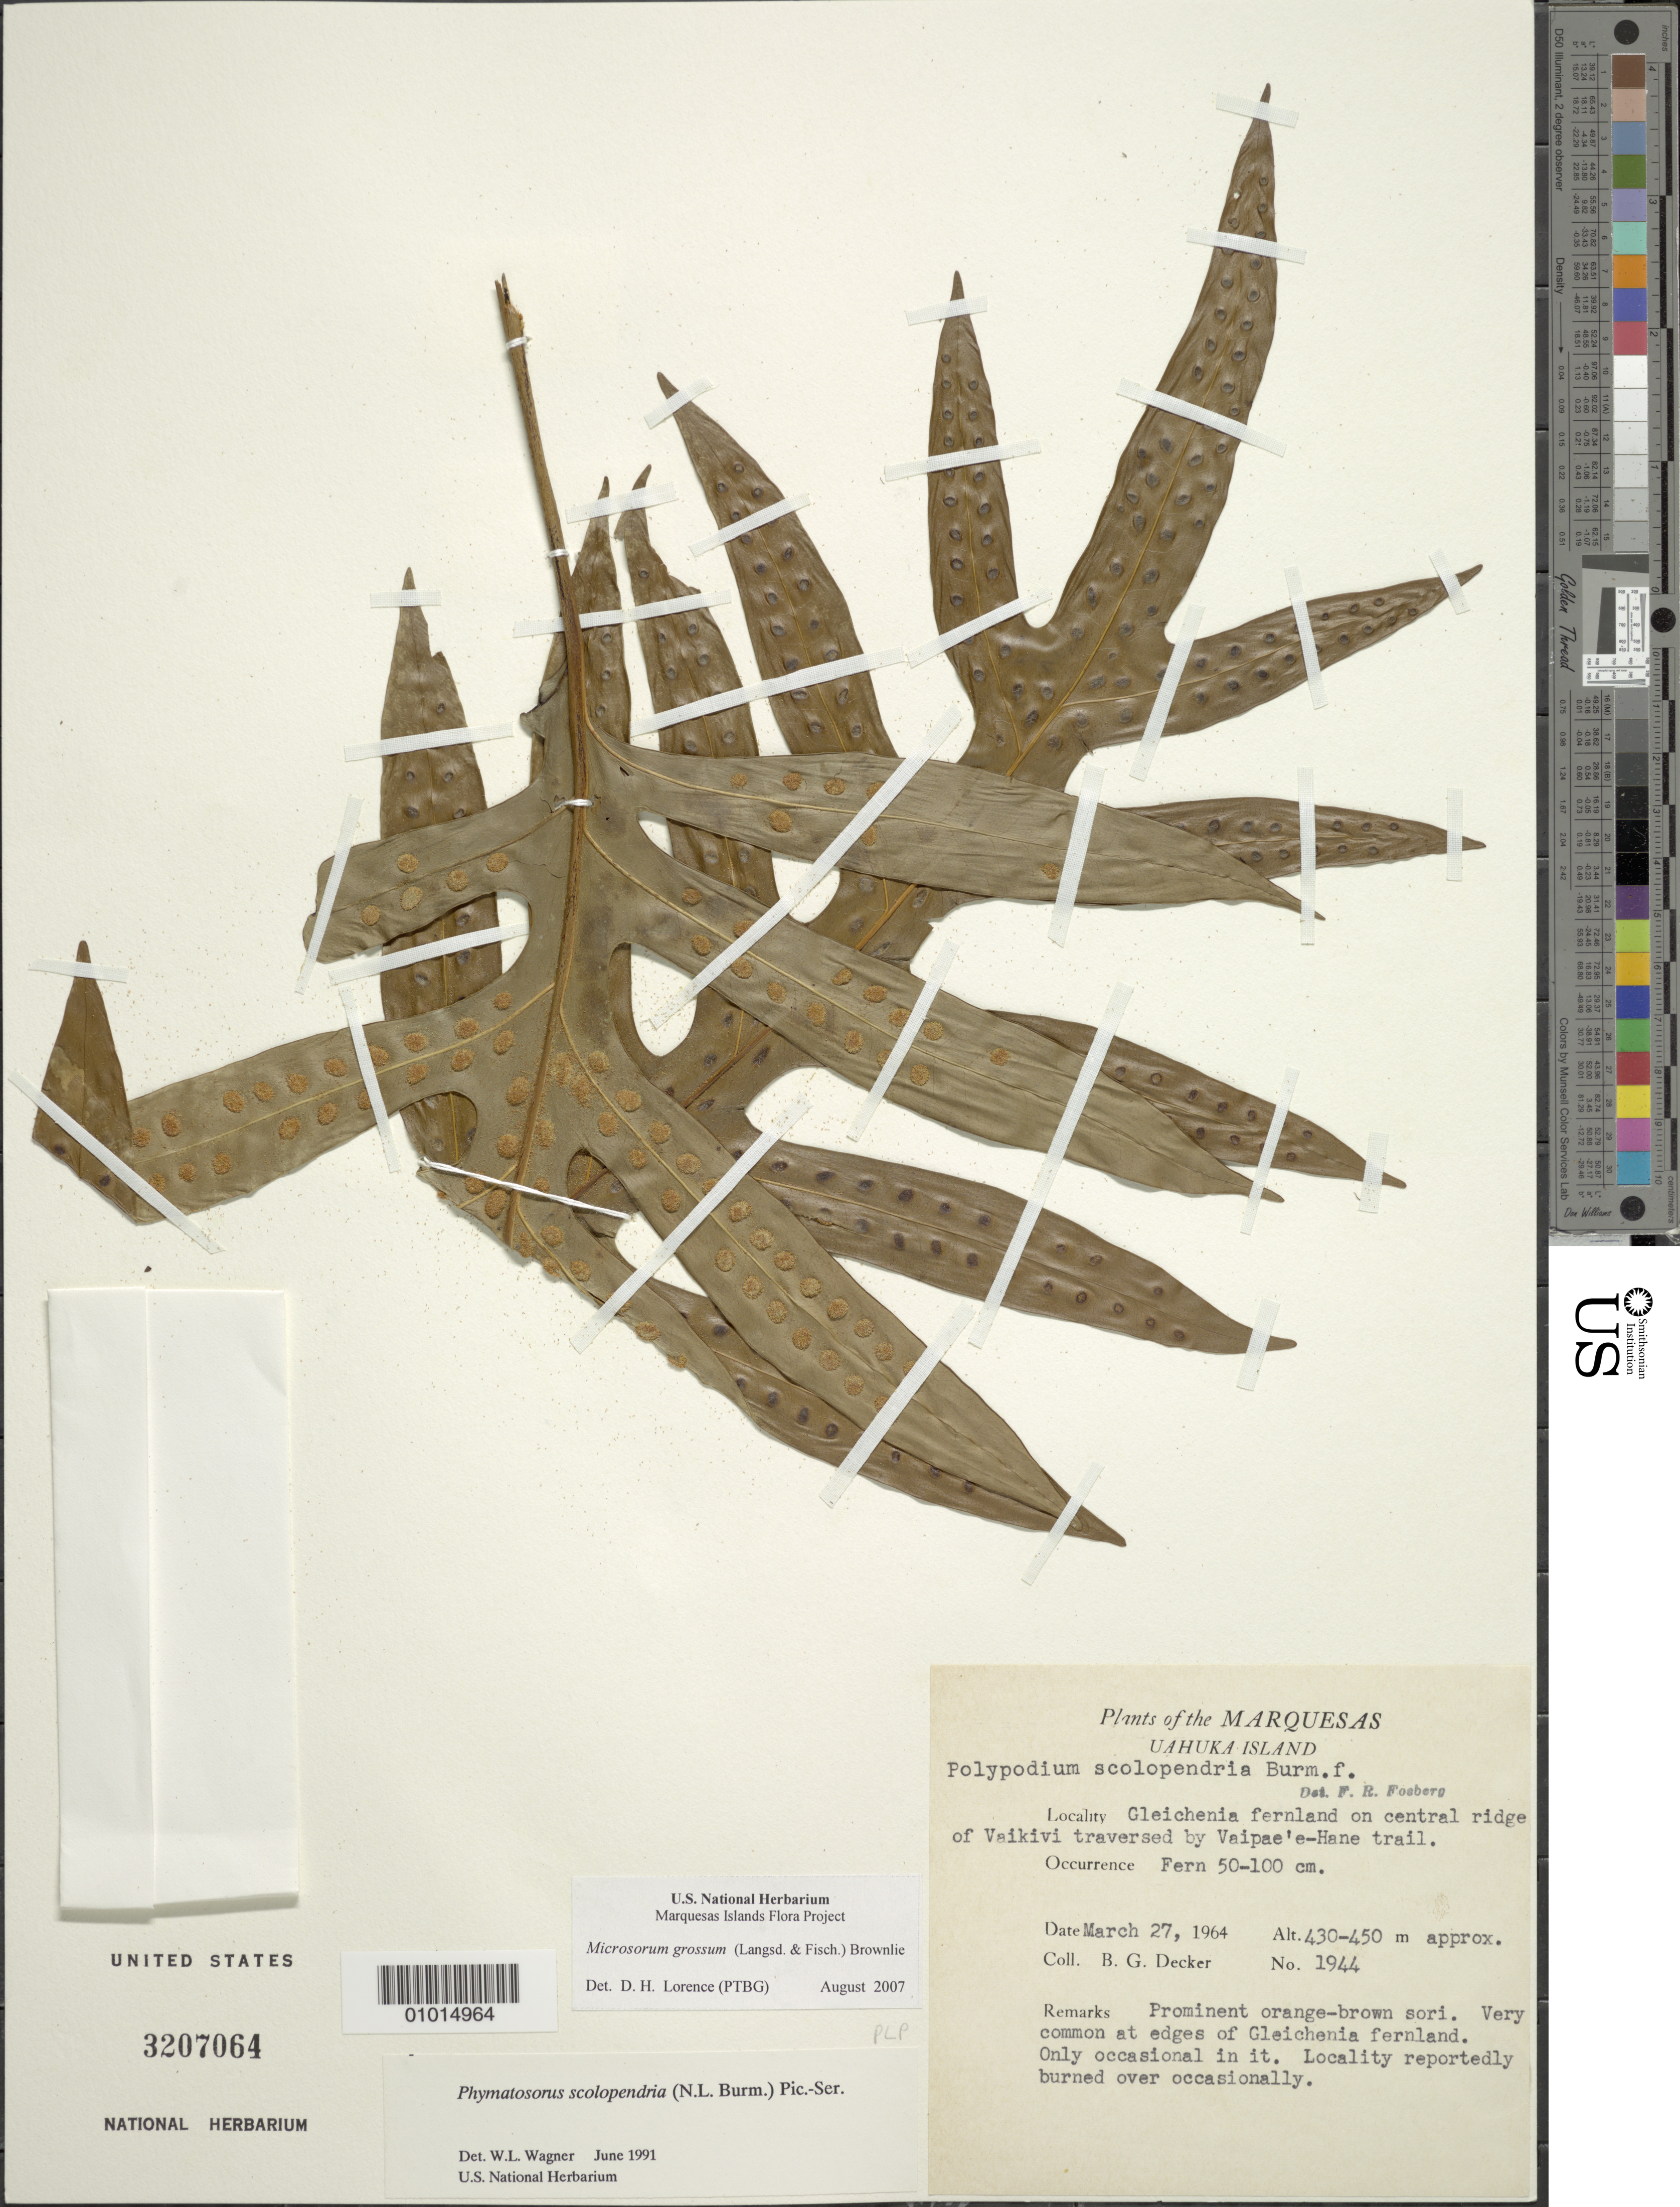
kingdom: Plantae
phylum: Tracheophyta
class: Polypodiopsida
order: Polypodiales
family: Polypodiaceae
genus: Microsorum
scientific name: Microsorum grossum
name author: (Langsd. & Fisch.) S.B. Andrews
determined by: Lorence, David H., (PTBG), National Tropical Botanical Garden (UNITED STATES)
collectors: B. G. Decker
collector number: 1944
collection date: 1964-03-27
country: French Polynesia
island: Ua Huka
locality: central ridge of Vaikivi traversed by Vaipae'e-Hane Trail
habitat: Very common at edges of Gleichenia fernland, only occasional in it; locality burned over occasionally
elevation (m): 430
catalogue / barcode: US 3207064